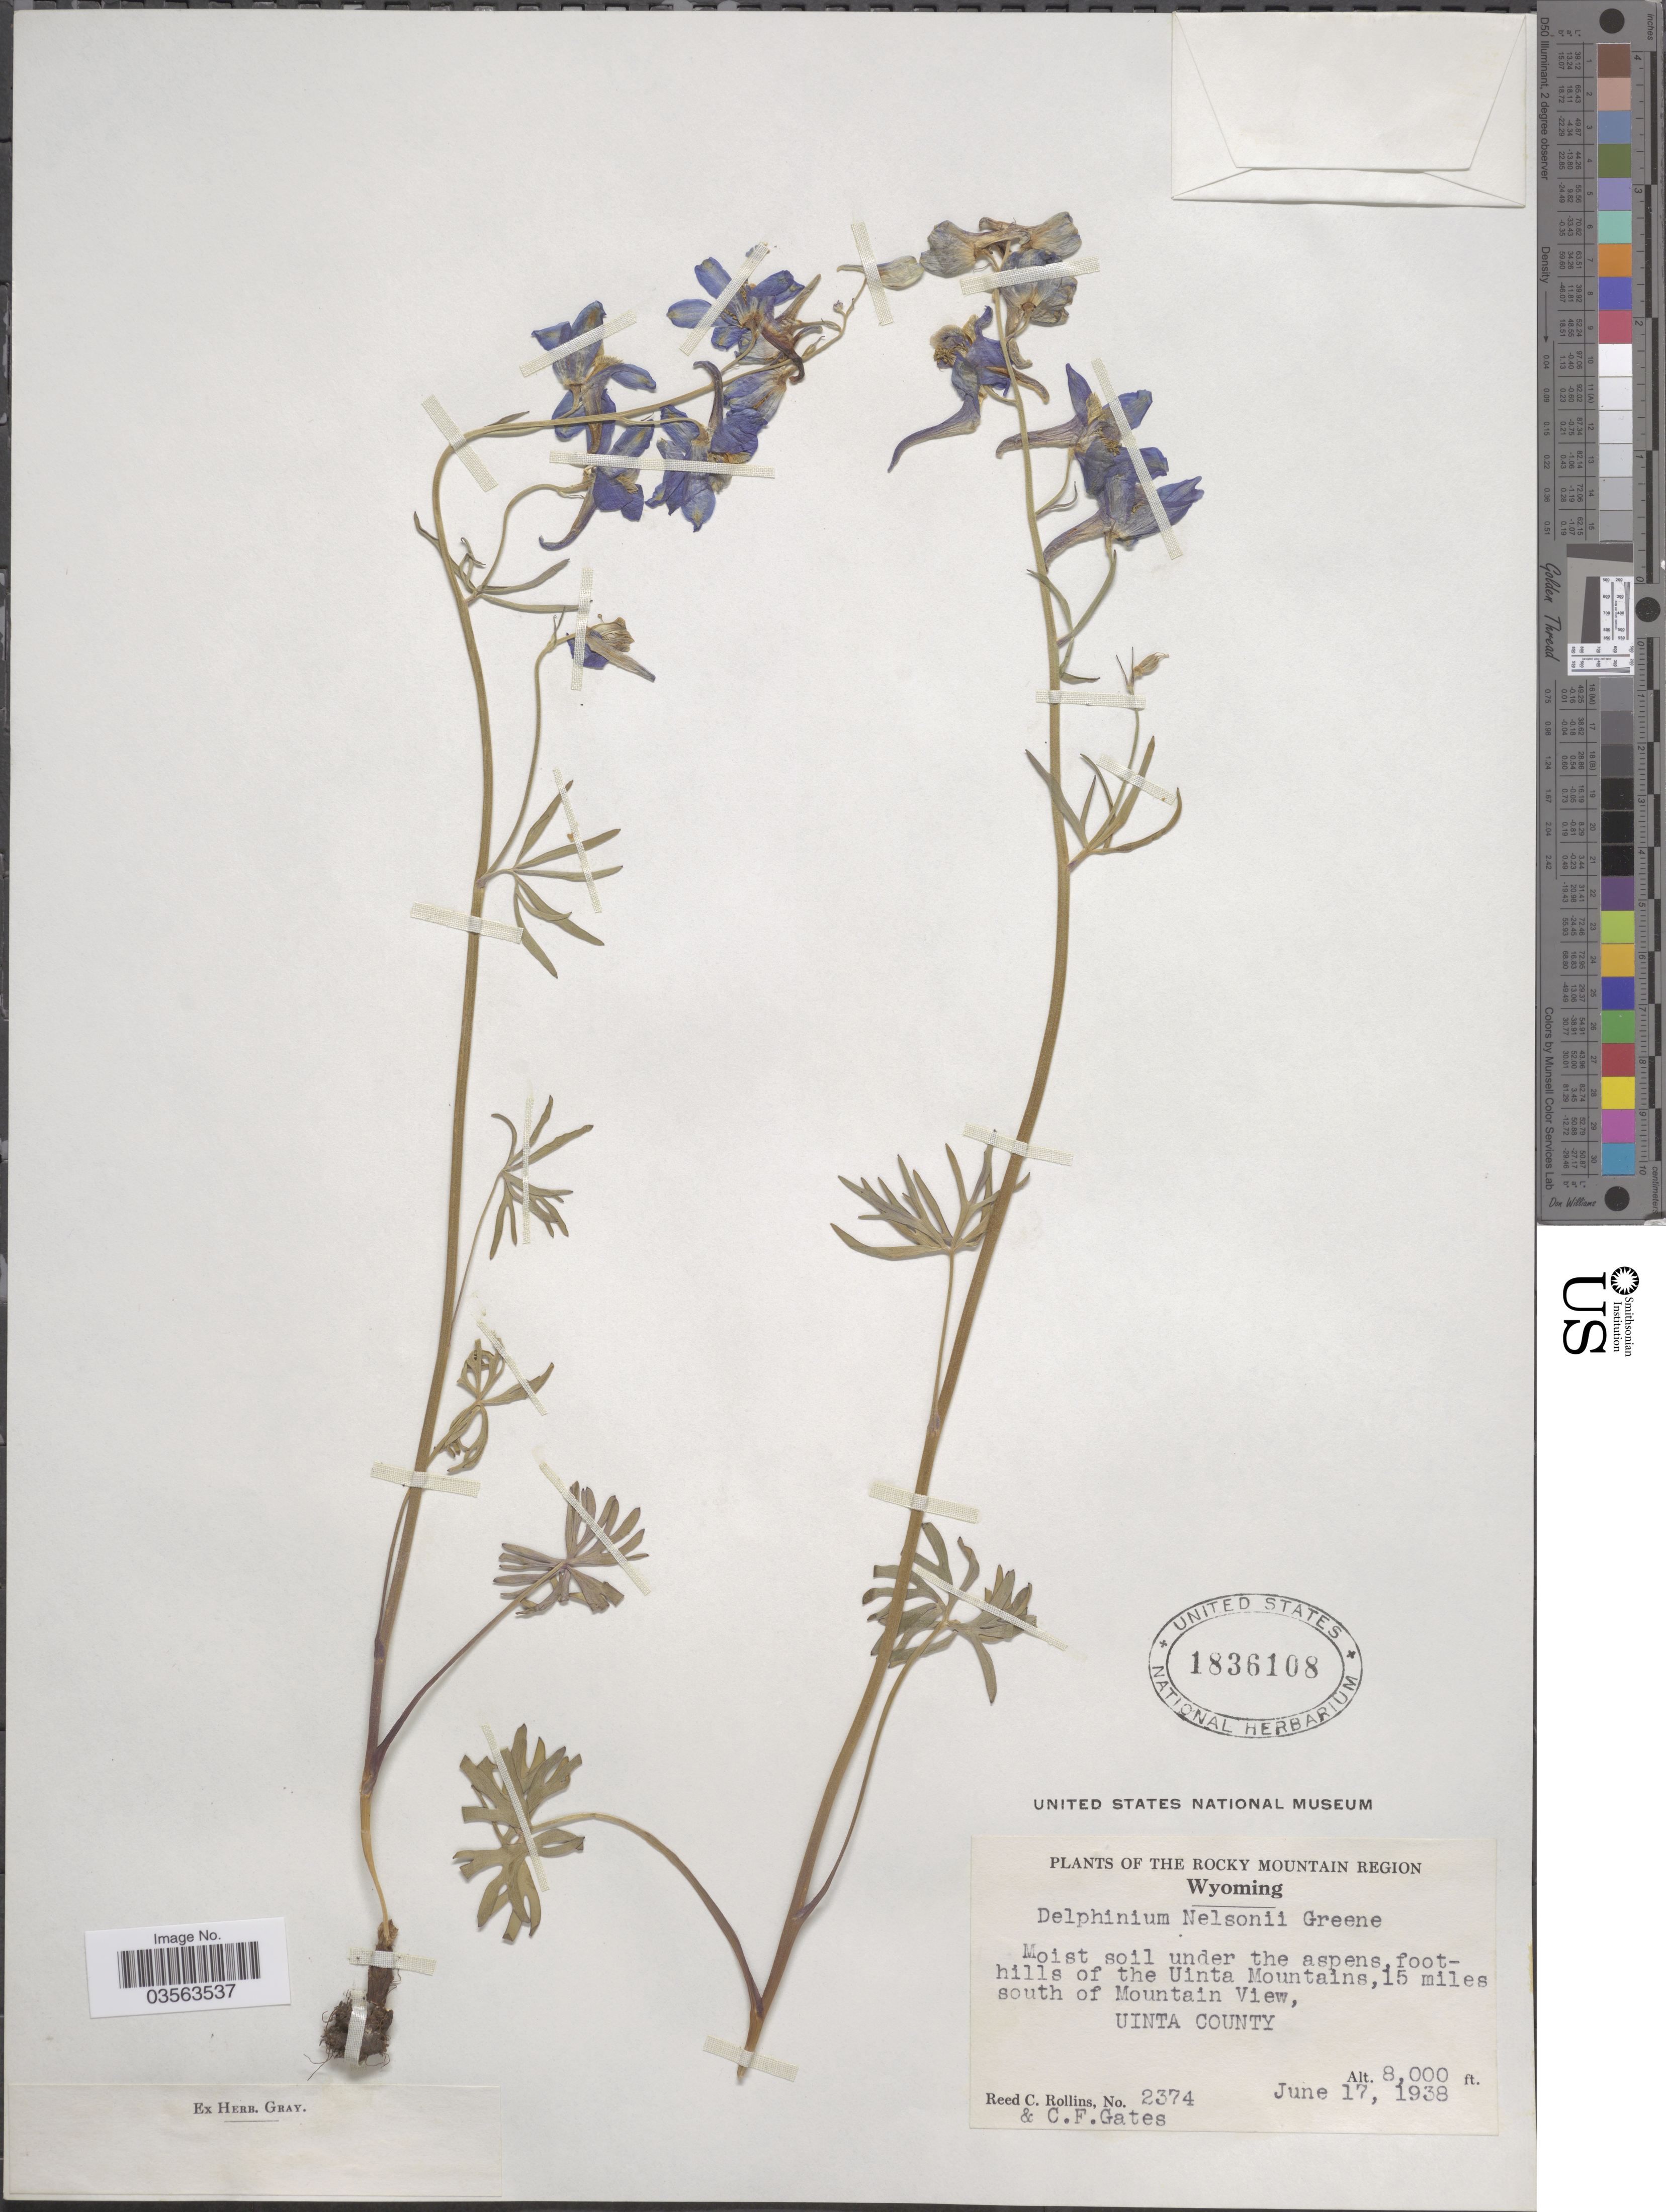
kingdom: Plantae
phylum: Tracheophyta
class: Magnoliopsida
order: Ranunculales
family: Ranunculaceae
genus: Delphinium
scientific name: Delphinium nelsonii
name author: Greene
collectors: R. C. Rollins & C. Gates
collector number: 2374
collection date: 1938-06-17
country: United States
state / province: Wyoming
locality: The Rocky Mountain Region. Foothills of the Uinta Mountains, 15 miles south of Mountain View, Uinta County.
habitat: moist soil under the aspen foothills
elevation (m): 2438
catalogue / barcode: US 1836108